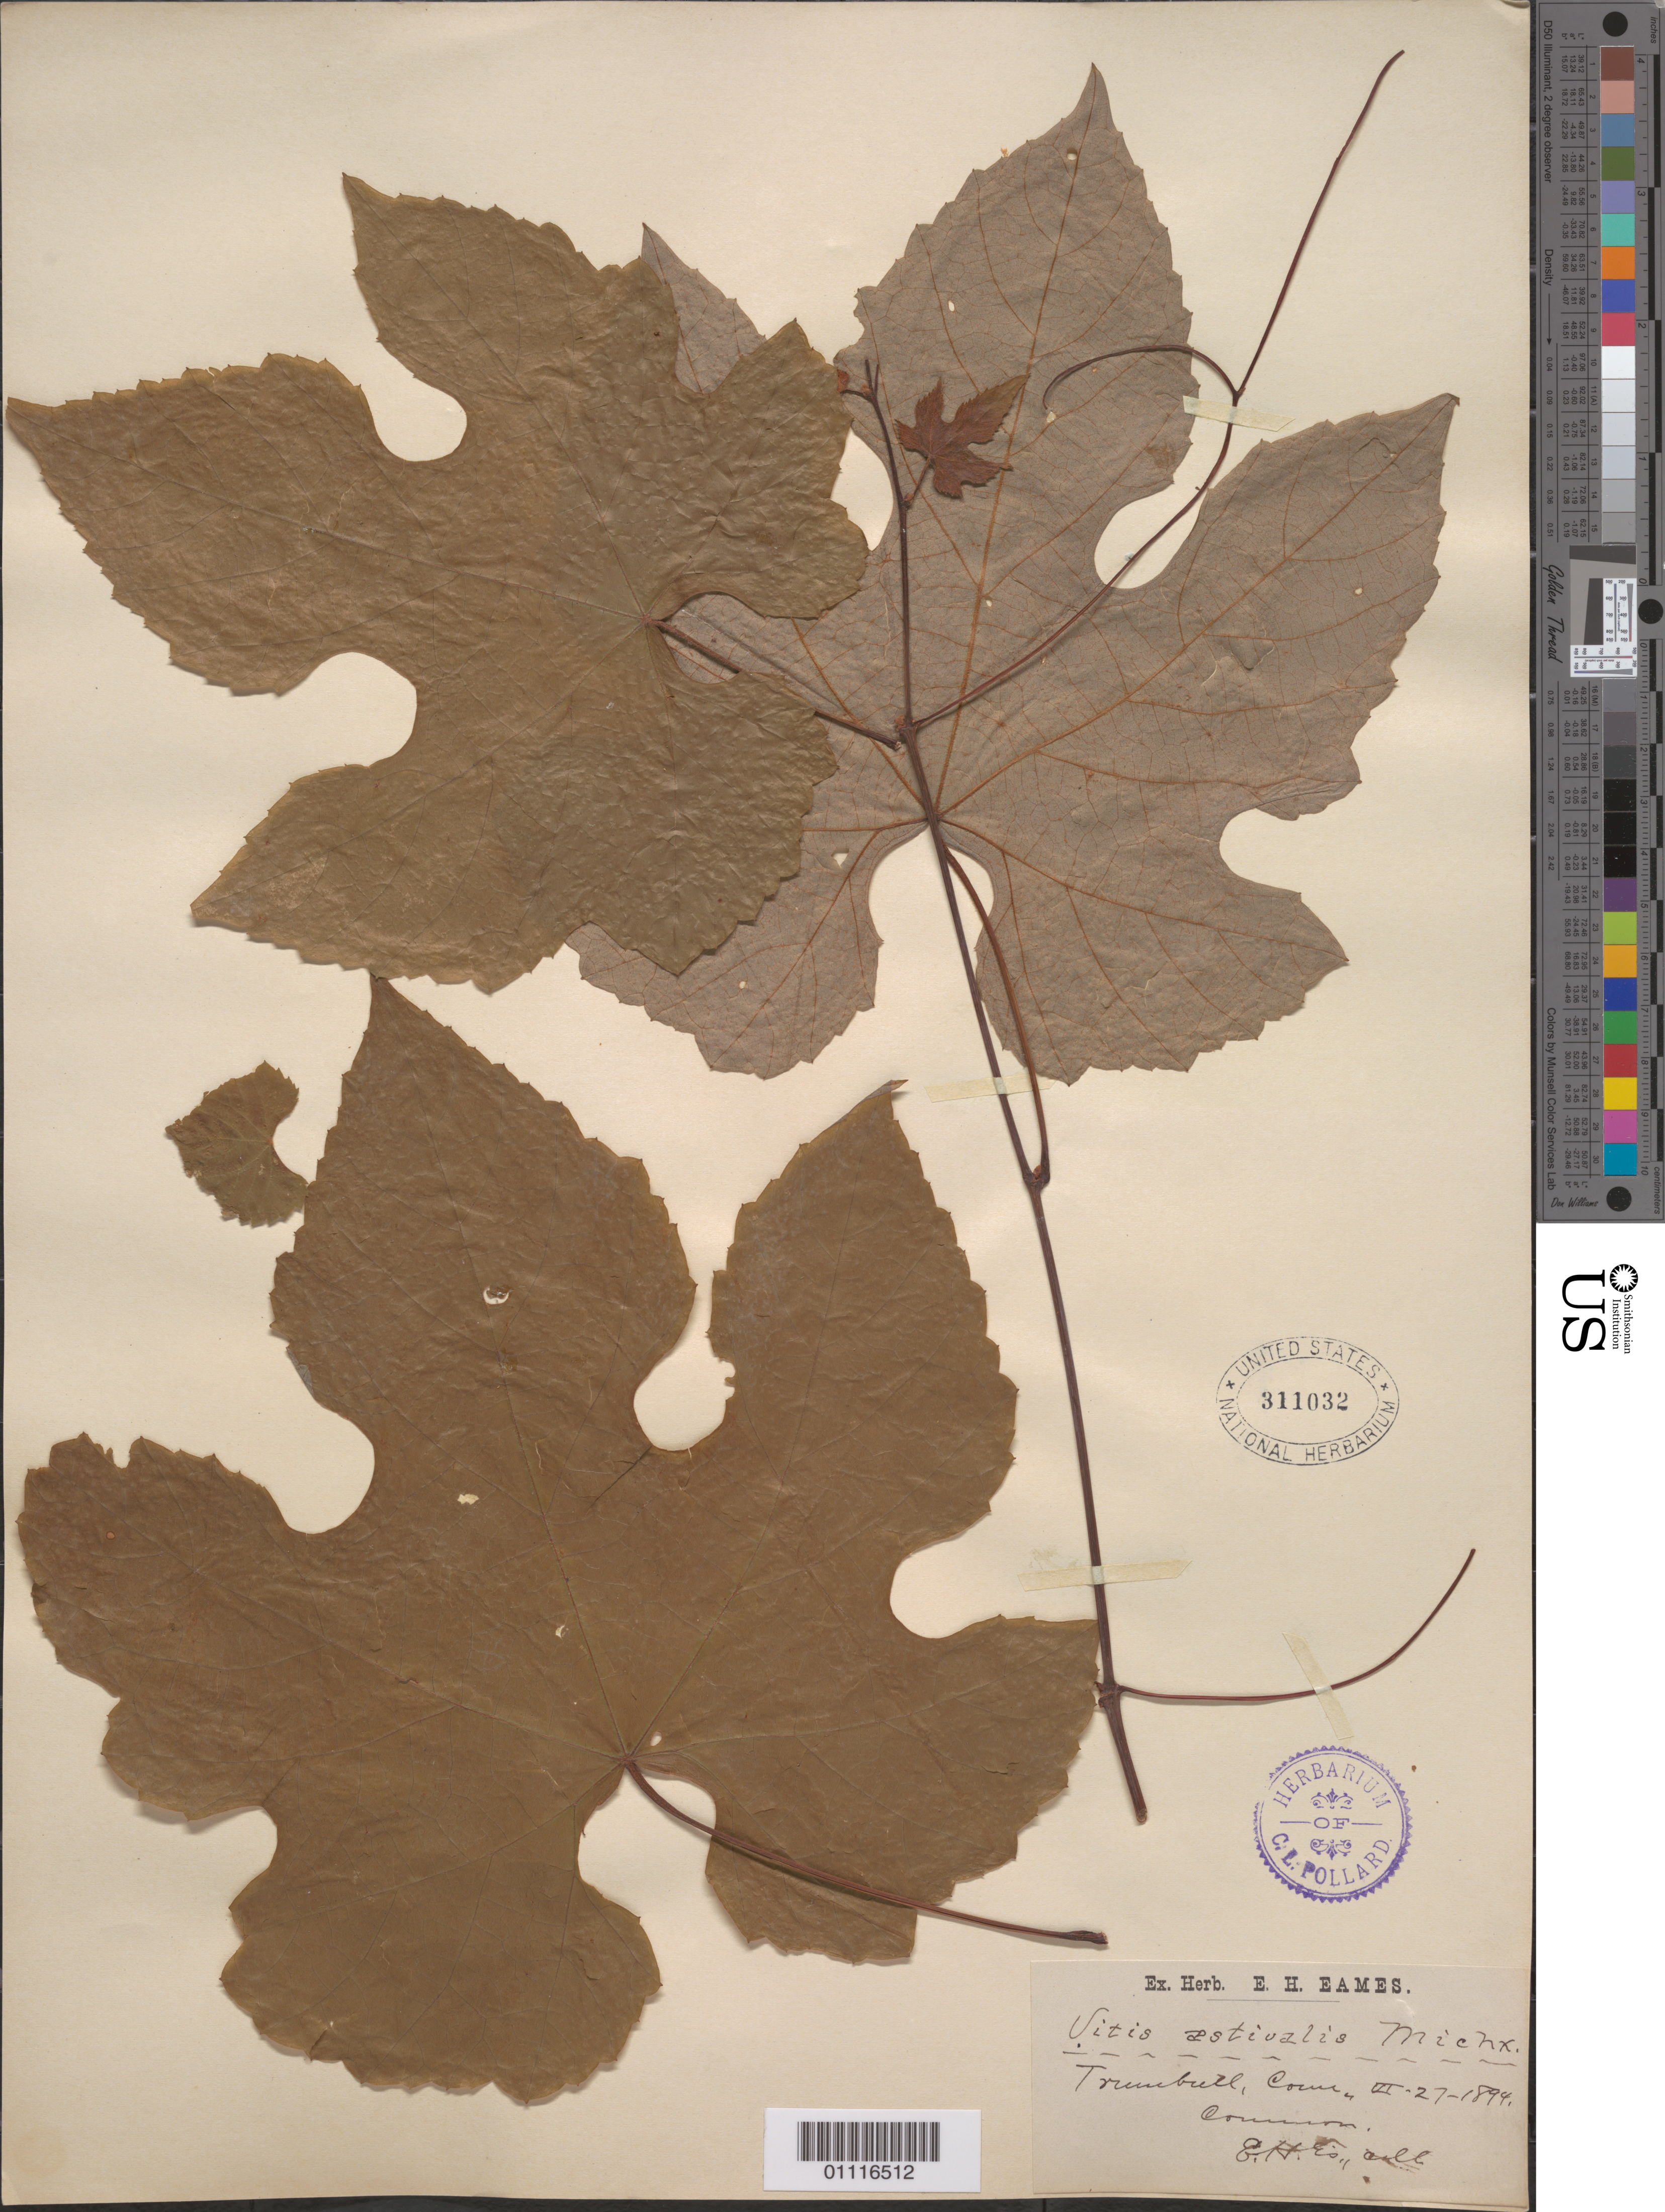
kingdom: Plantae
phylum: Tracheophyta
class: Magnoliopsida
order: Vitales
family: Vitaceae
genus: Vitis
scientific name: Vitis aestivalis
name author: Michx.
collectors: E. H. Eames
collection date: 1894-03-27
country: United States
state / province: Connecticut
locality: Trumbull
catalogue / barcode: US 311032